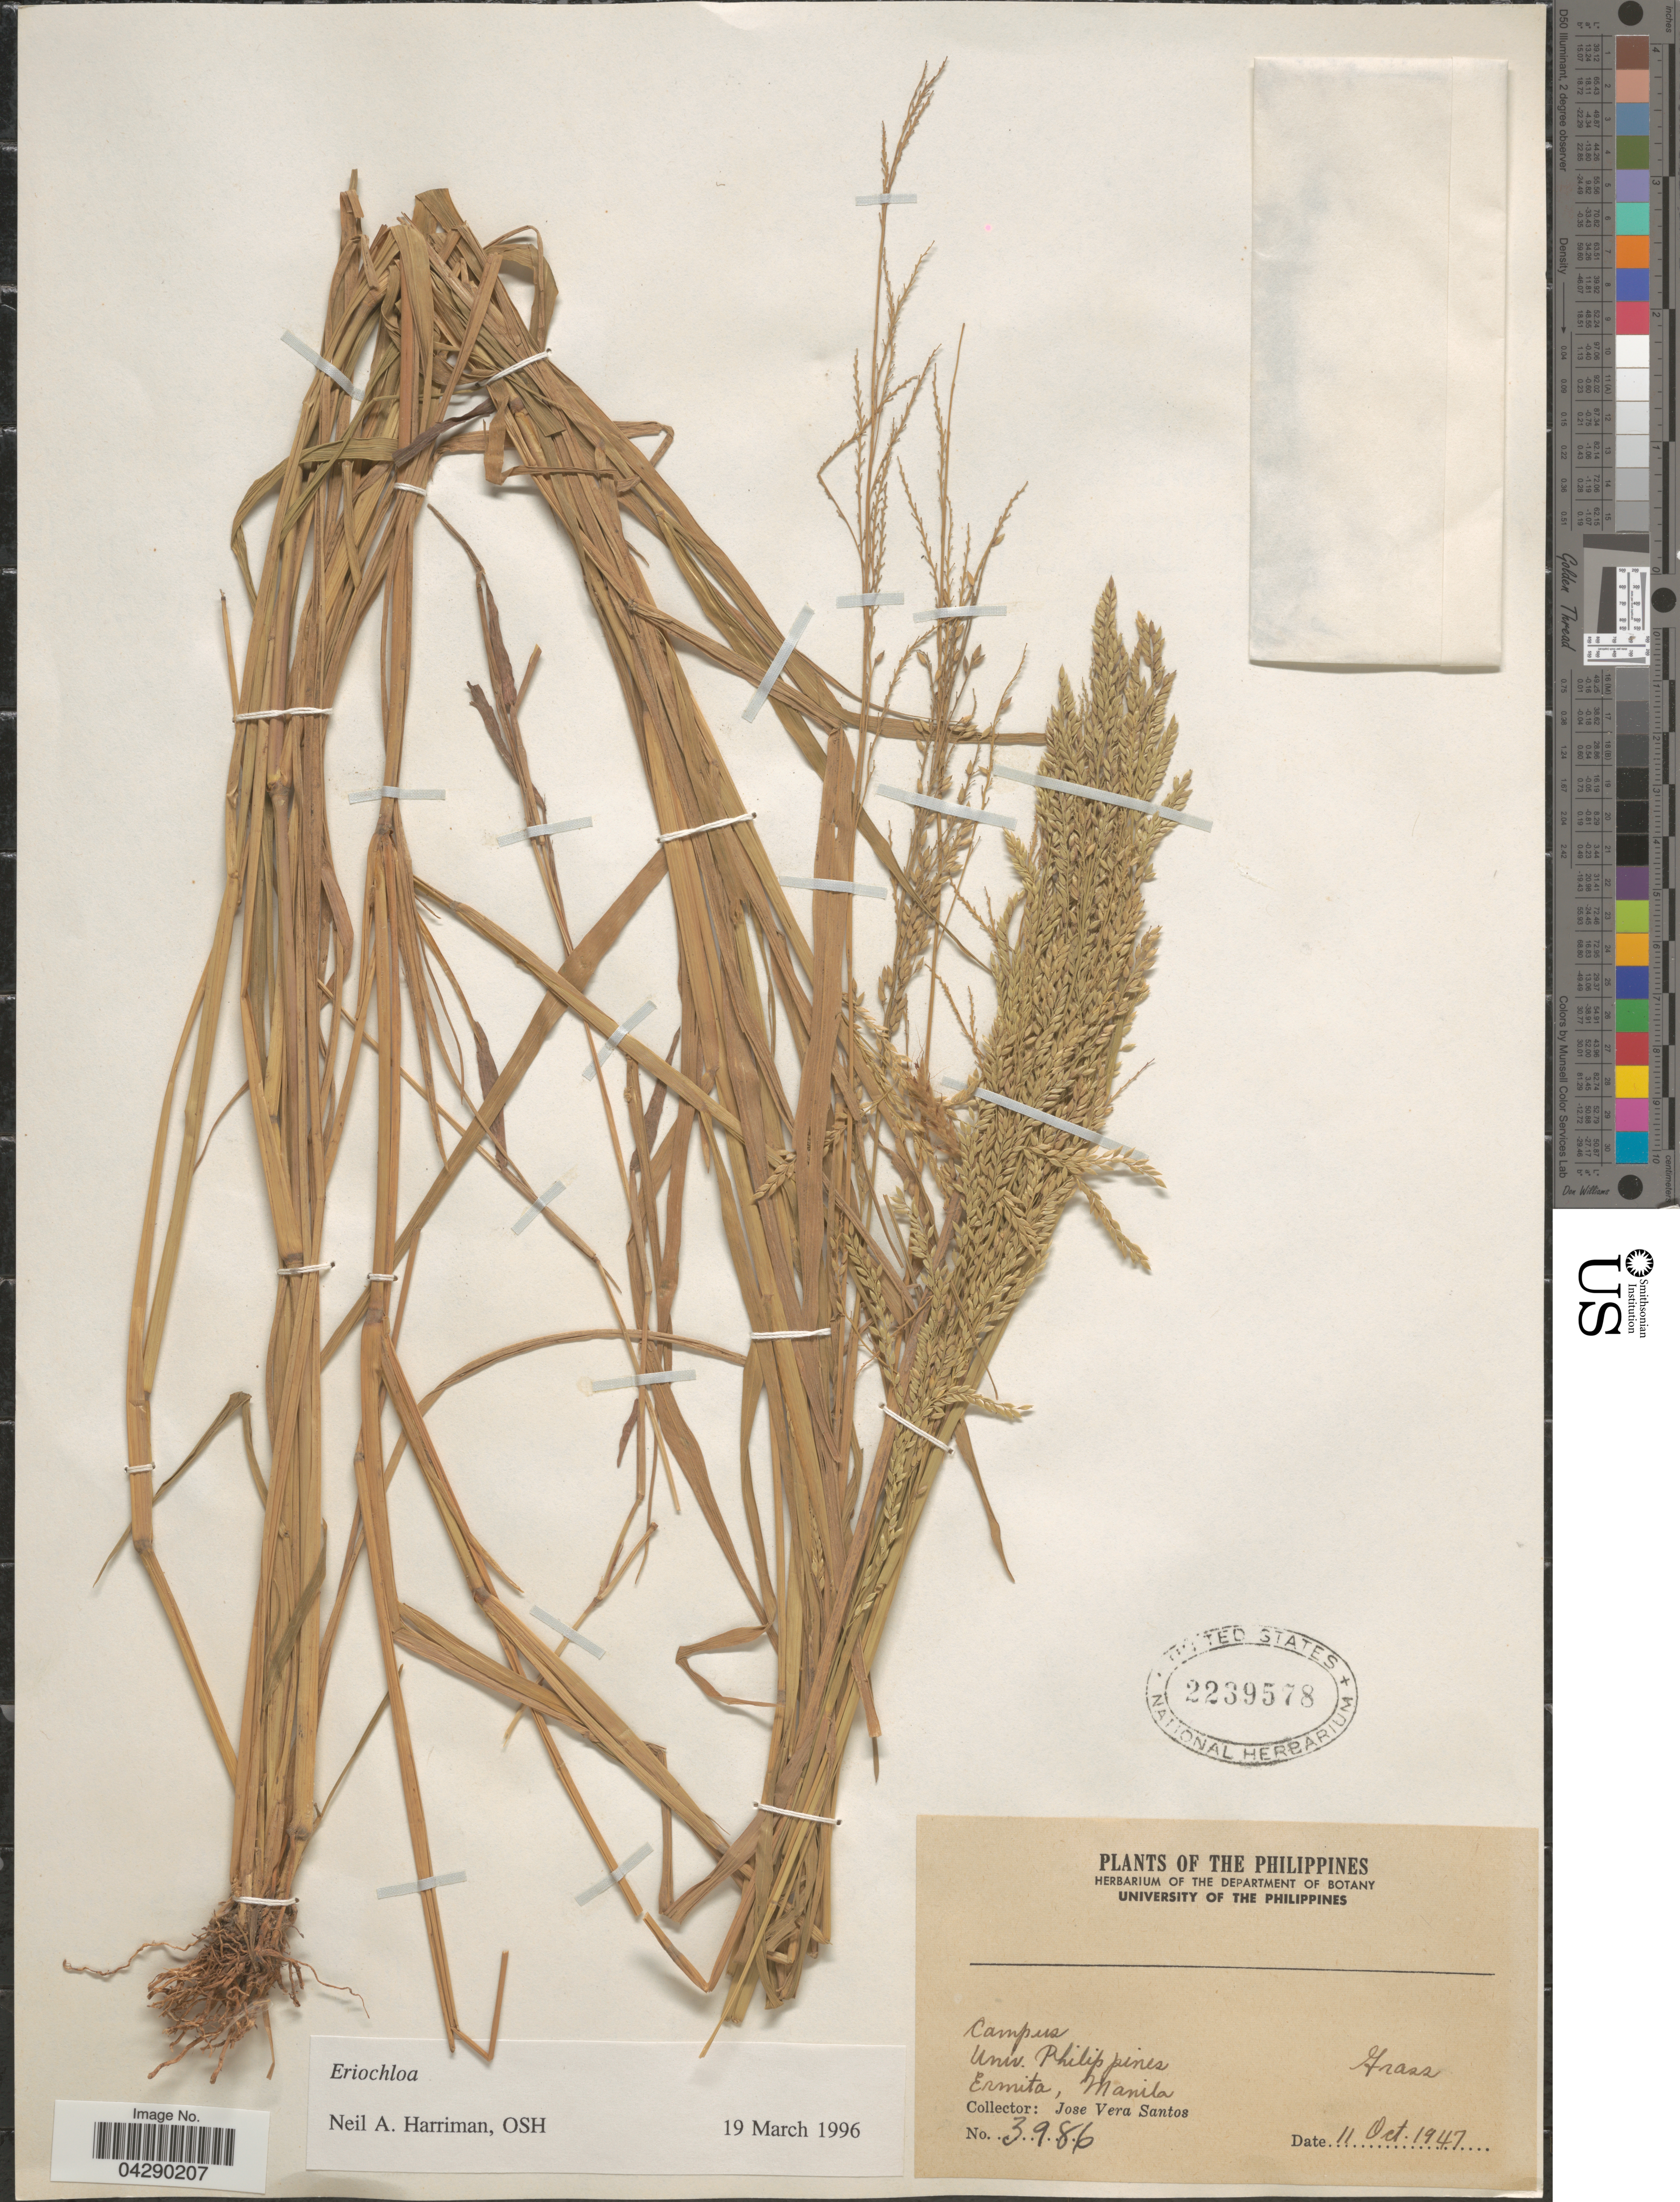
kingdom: Plantae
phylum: Tracheophyta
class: Liliopsida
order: Poales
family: Poaceae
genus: Eriochloa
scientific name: Eriochloa sp.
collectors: J. Santos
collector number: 3986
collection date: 1947-10-11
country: Philippines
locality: Campus. Univ. Philippines. Ermita, Manila.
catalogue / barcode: US 2239578